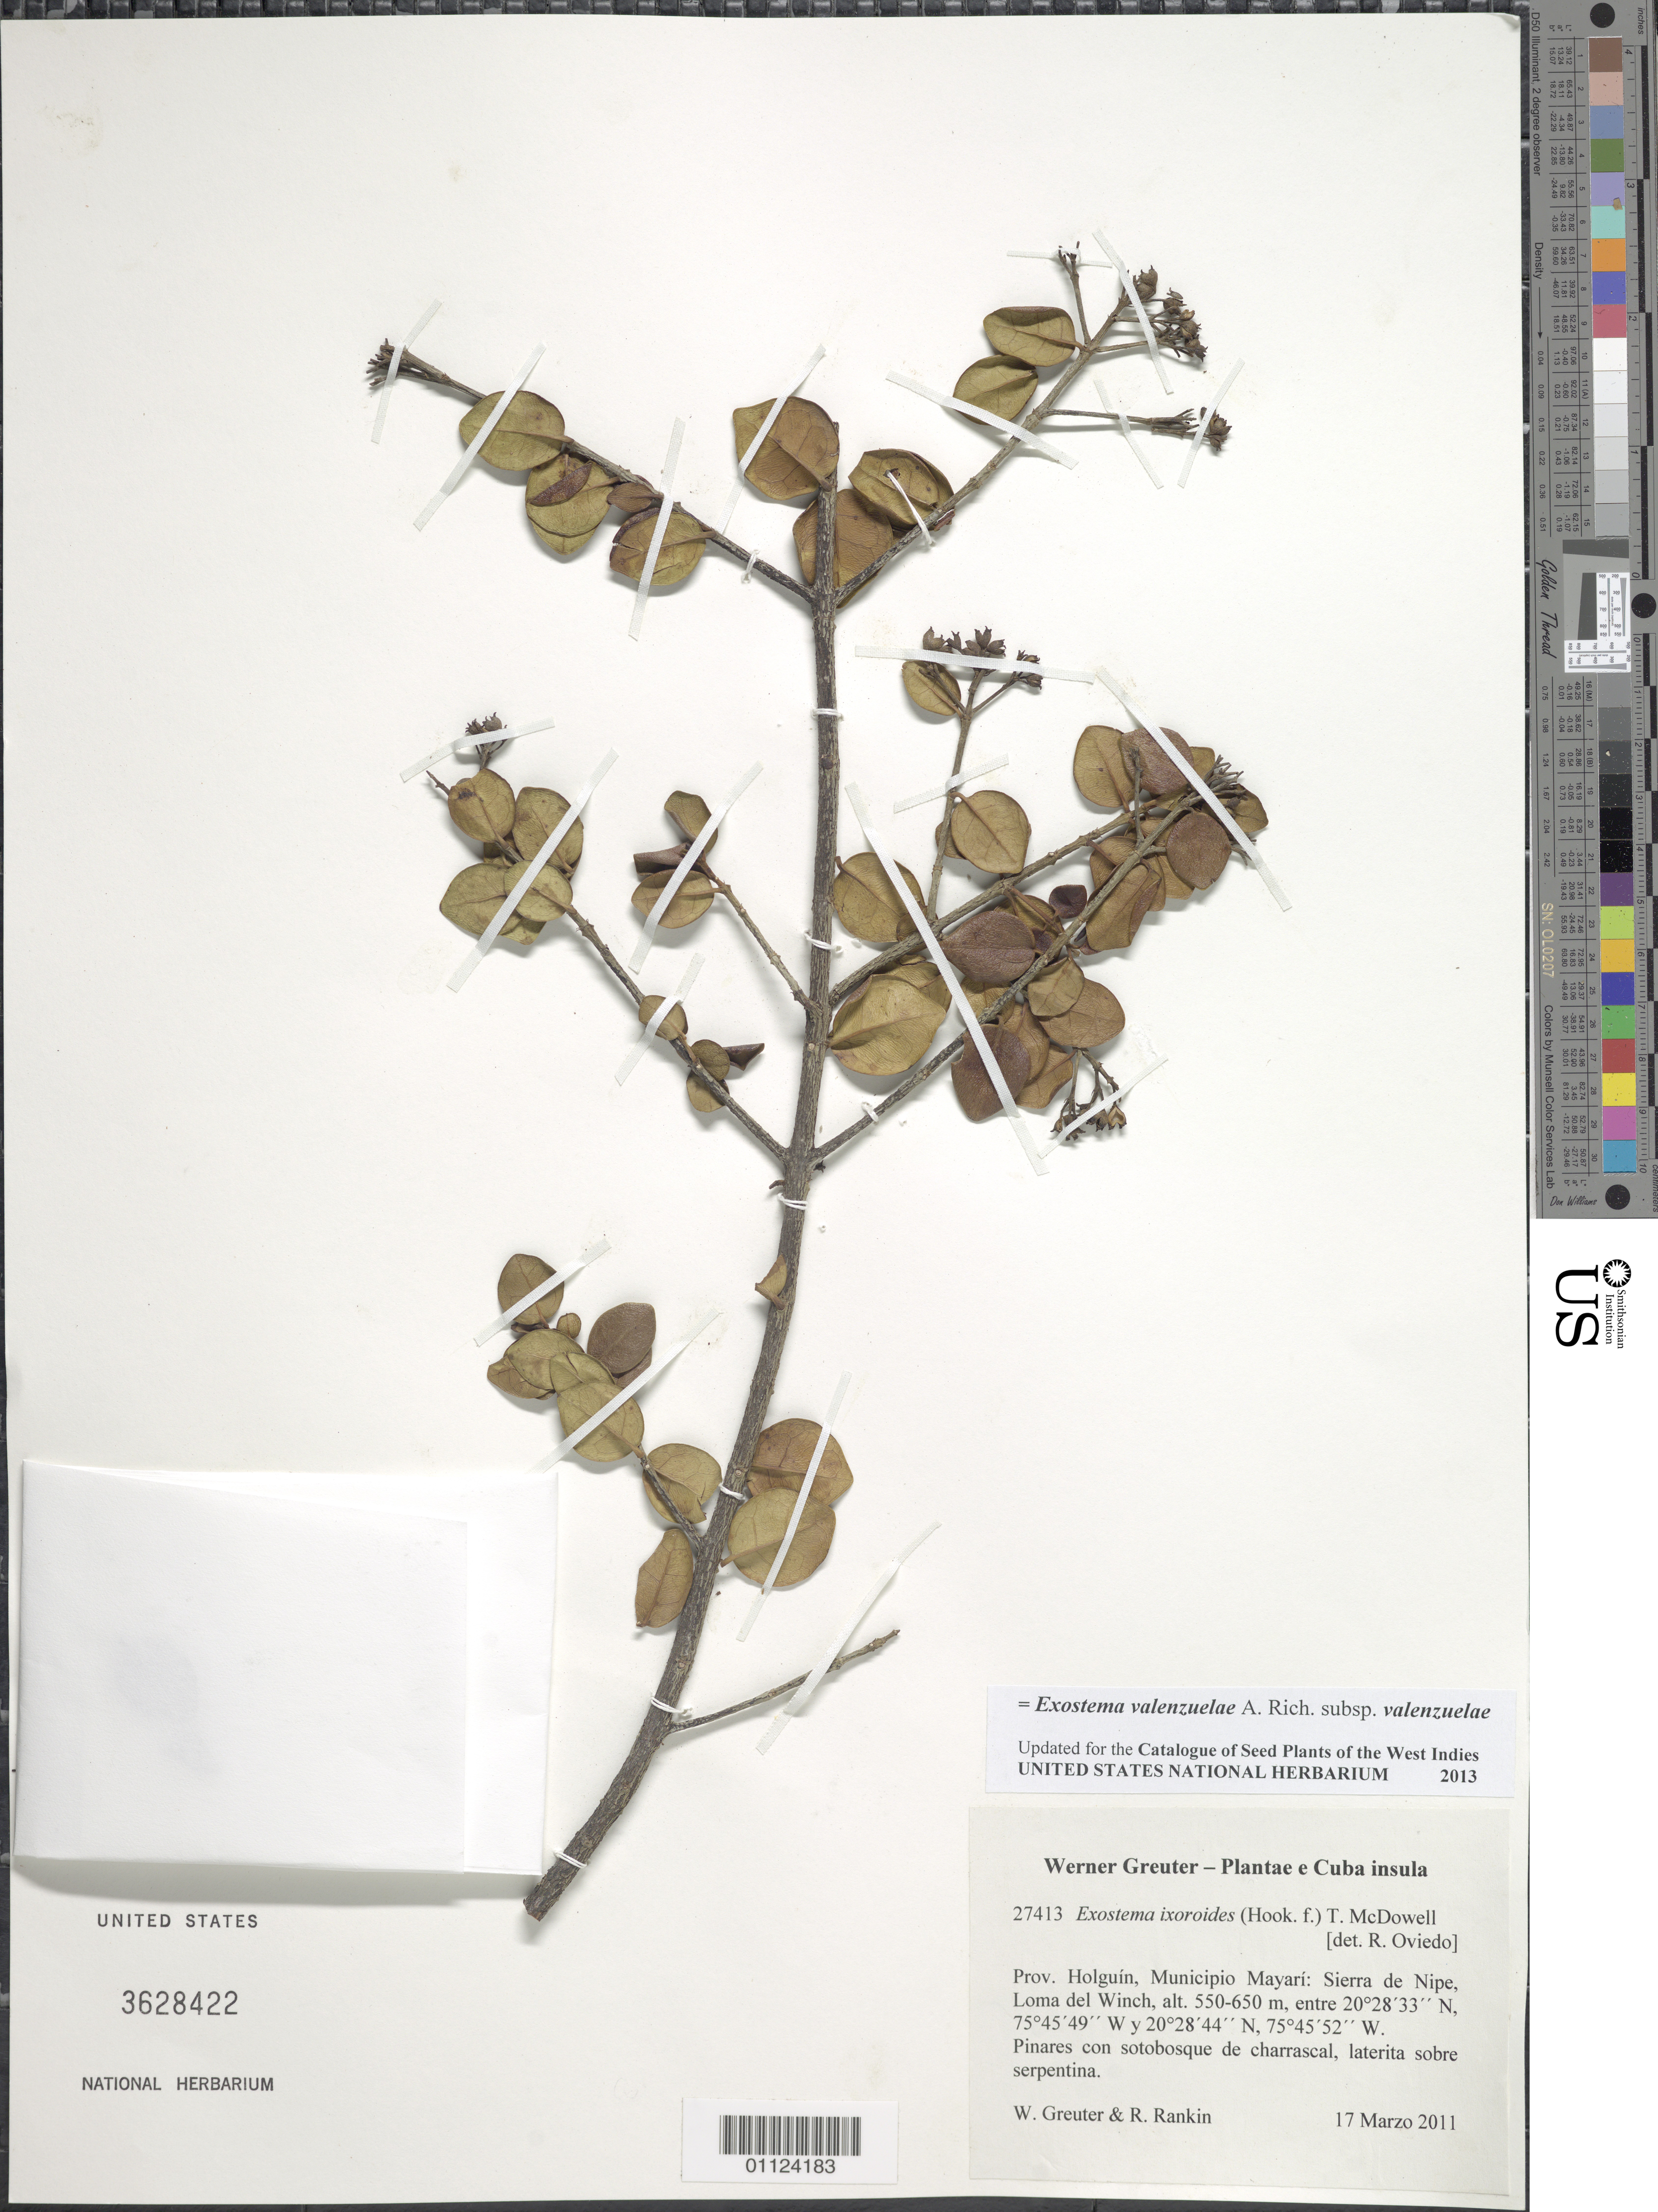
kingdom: Plantae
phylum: Tracheophyta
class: Magnoliopsida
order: Gentianales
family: Rubiaceae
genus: Exostema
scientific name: Exostema valenzuelae subsp. valenzuelae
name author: A. Rich.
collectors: W. Greuter & R. Rankin Rodriguez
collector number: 27413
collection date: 2011-03-17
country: Cuba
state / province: Holguín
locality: Municipio Mayarí: Sierra de Nipe, Loma del Winch.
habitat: Pinares con sotobosque de charrascal, laterita sobre serpentina.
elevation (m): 550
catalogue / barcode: US 3628422